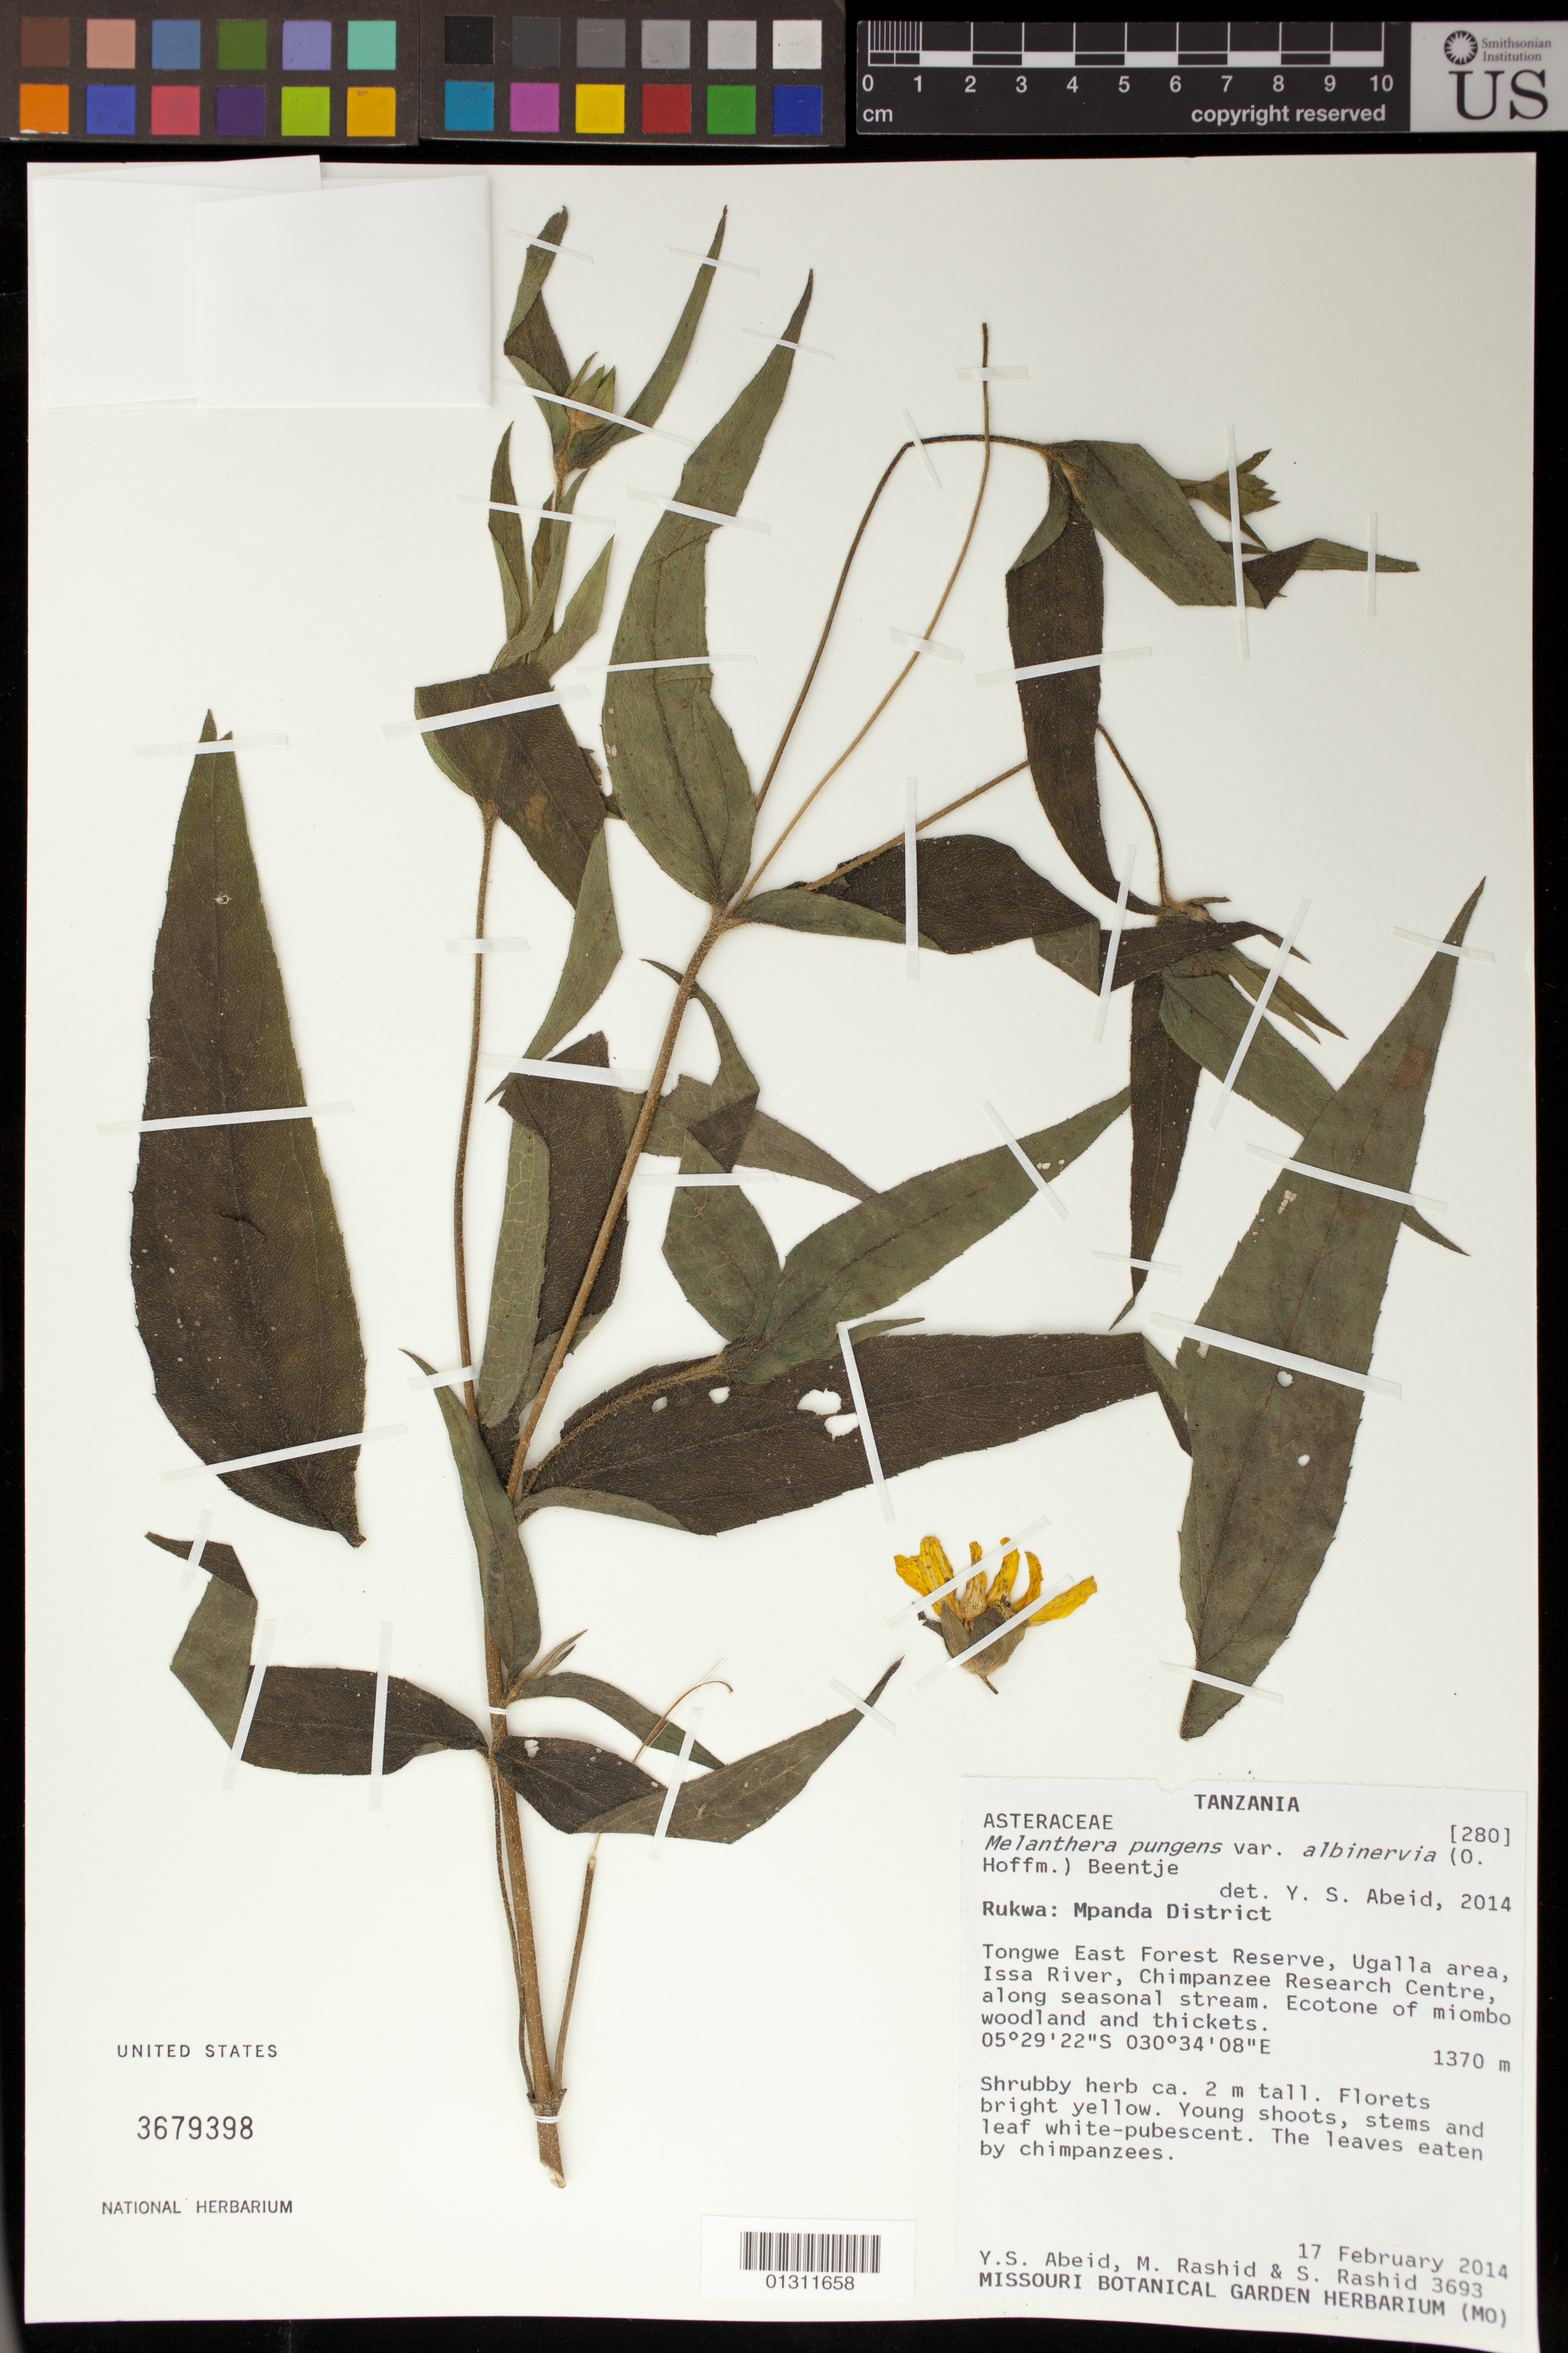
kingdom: Plantae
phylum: Tracheophyta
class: Magnoliopsida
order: Asterales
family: Asteraceae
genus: Melanthera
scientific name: Melanthera pungens var. albinervia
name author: (O. Hoffm.) Beentje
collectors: Y. Abeid, M. Rashid & S. Rashid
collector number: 3693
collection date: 2014-02-17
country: Tanzania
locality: Tongawe East Forest Reserve, Ugalla area, Issa River, Chimpanzee Research Centre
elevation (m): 1370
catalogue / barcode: US 3679398